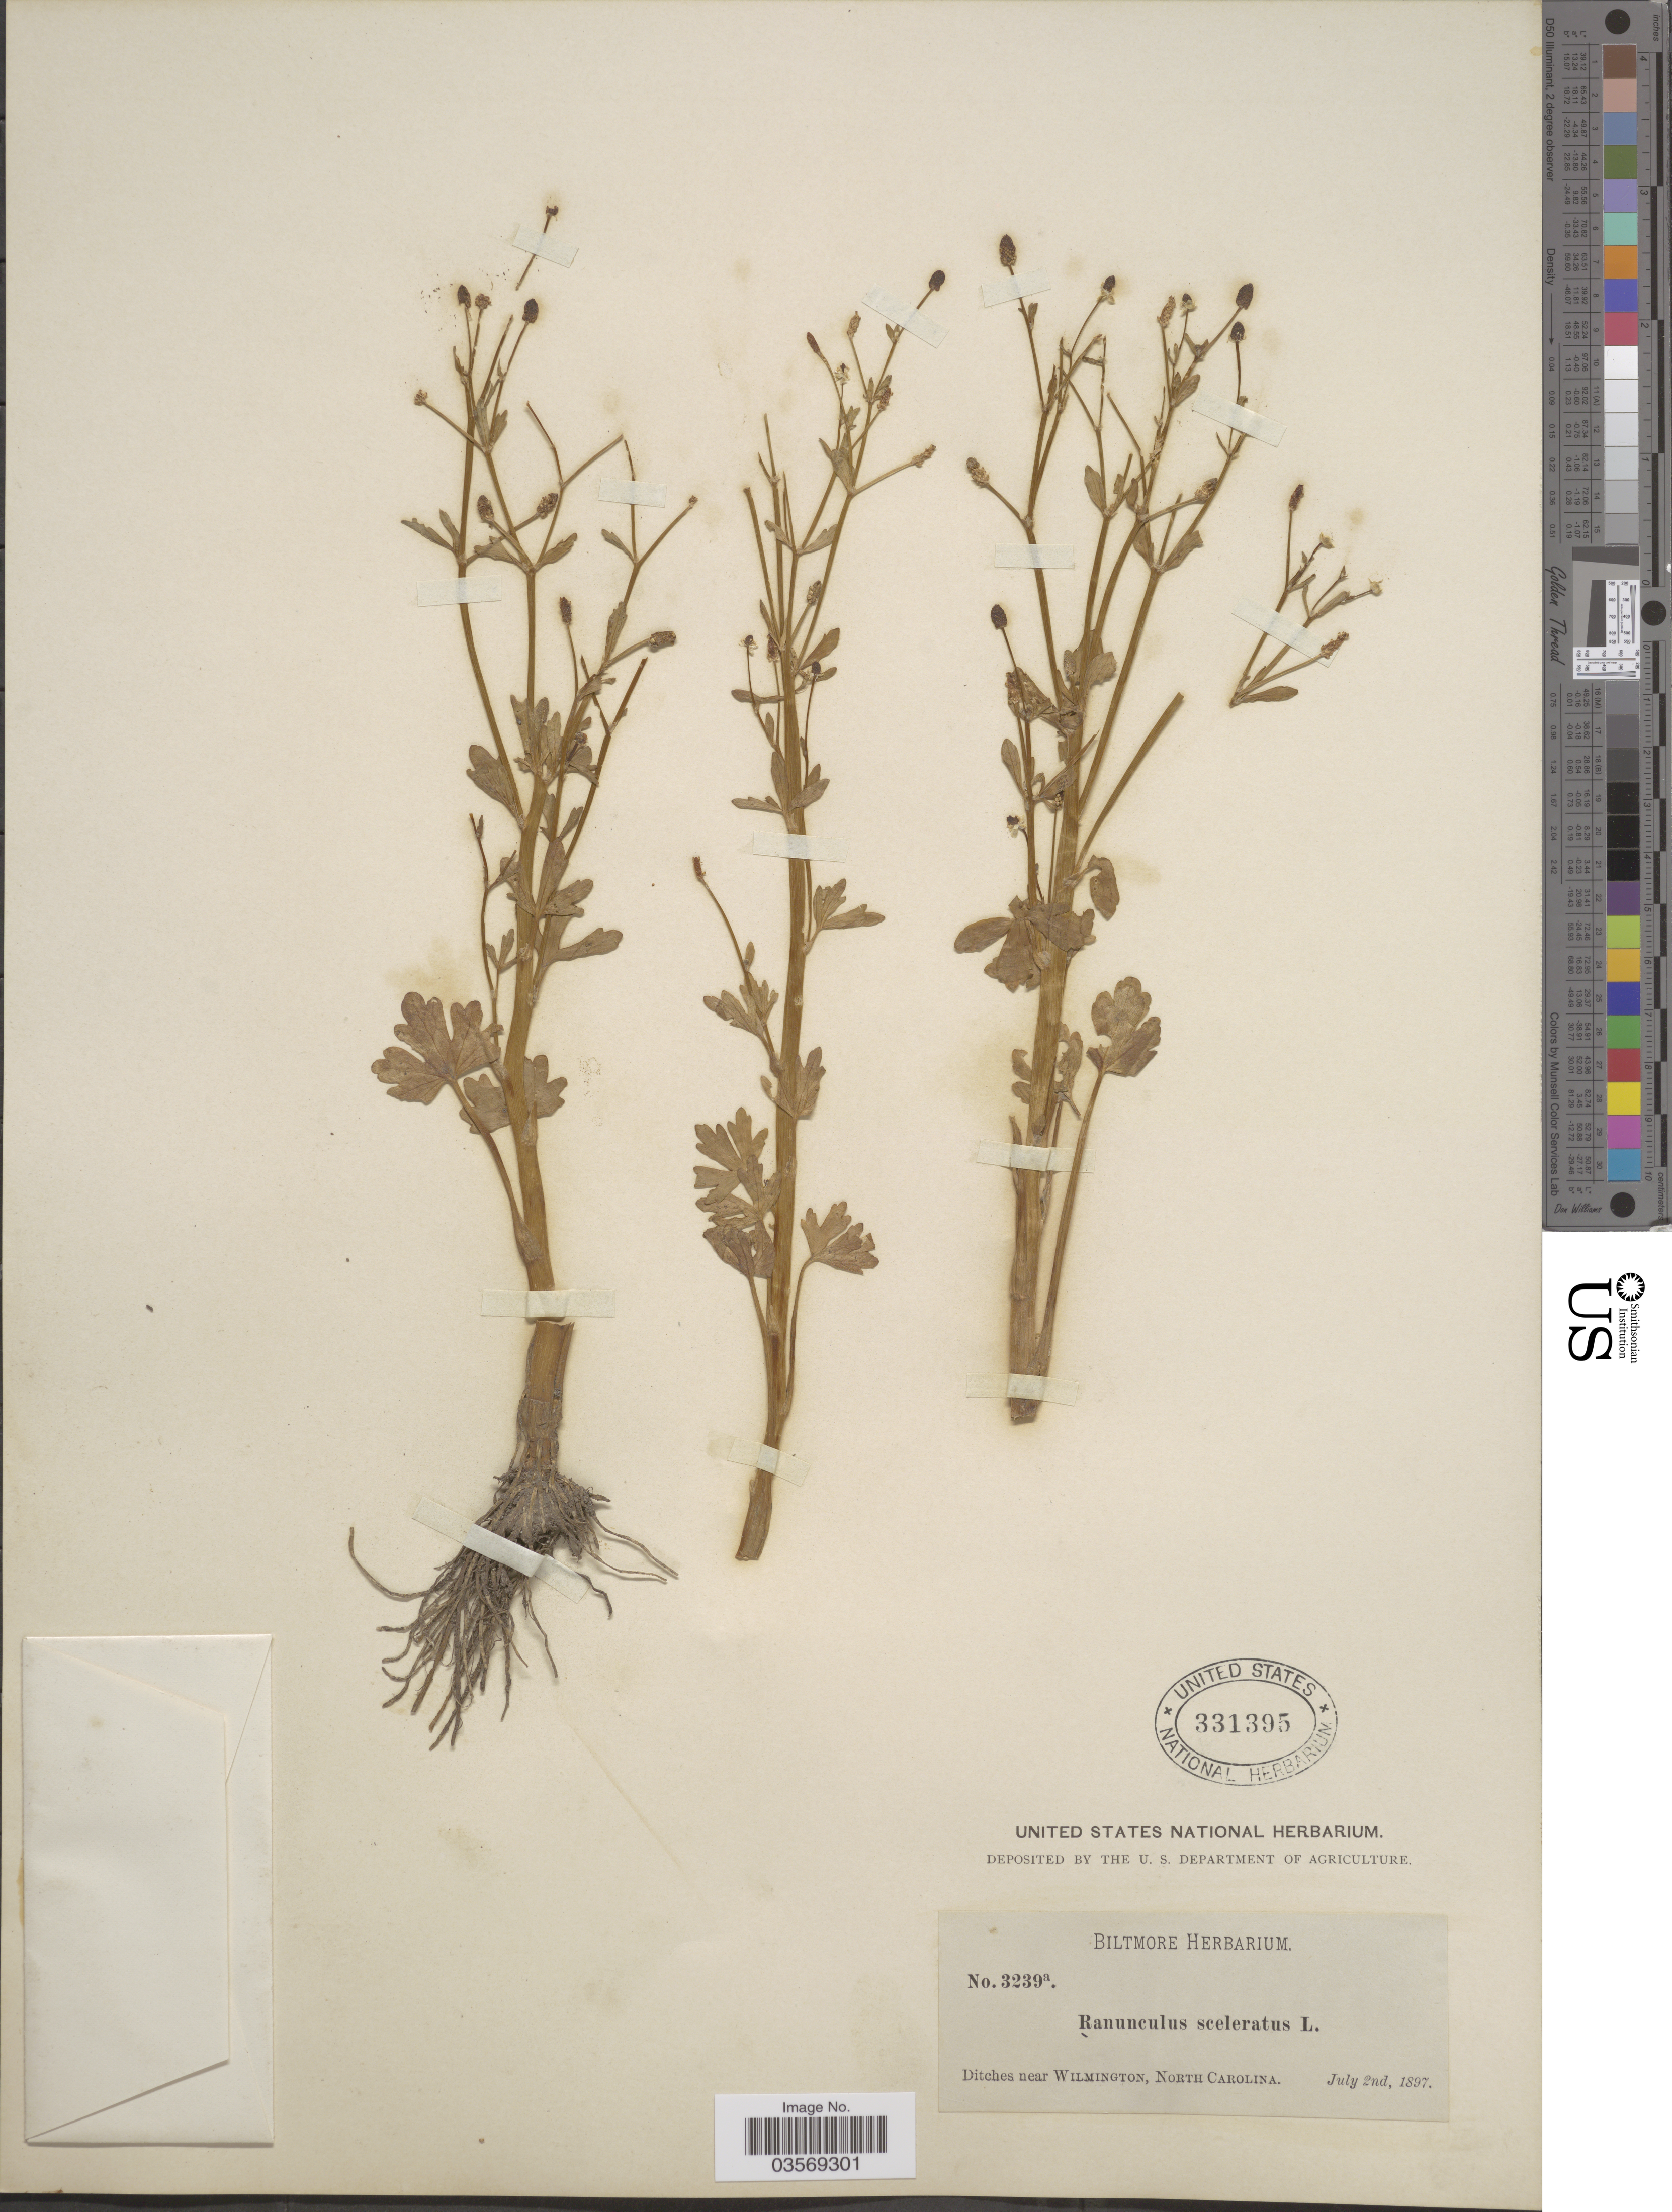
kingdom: Plantae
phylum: Tracheophyta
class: Magnoliopsida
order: Ranunculales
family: Ranunculaceae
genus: Ranunculus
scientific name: Ranunculus sceleratus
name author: L.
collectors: ex herb. Biltmore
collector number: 3239a.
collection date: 1897-07-02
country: United States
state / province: North Carolina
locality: Ditches near Wilmington.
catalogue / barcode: US 331395